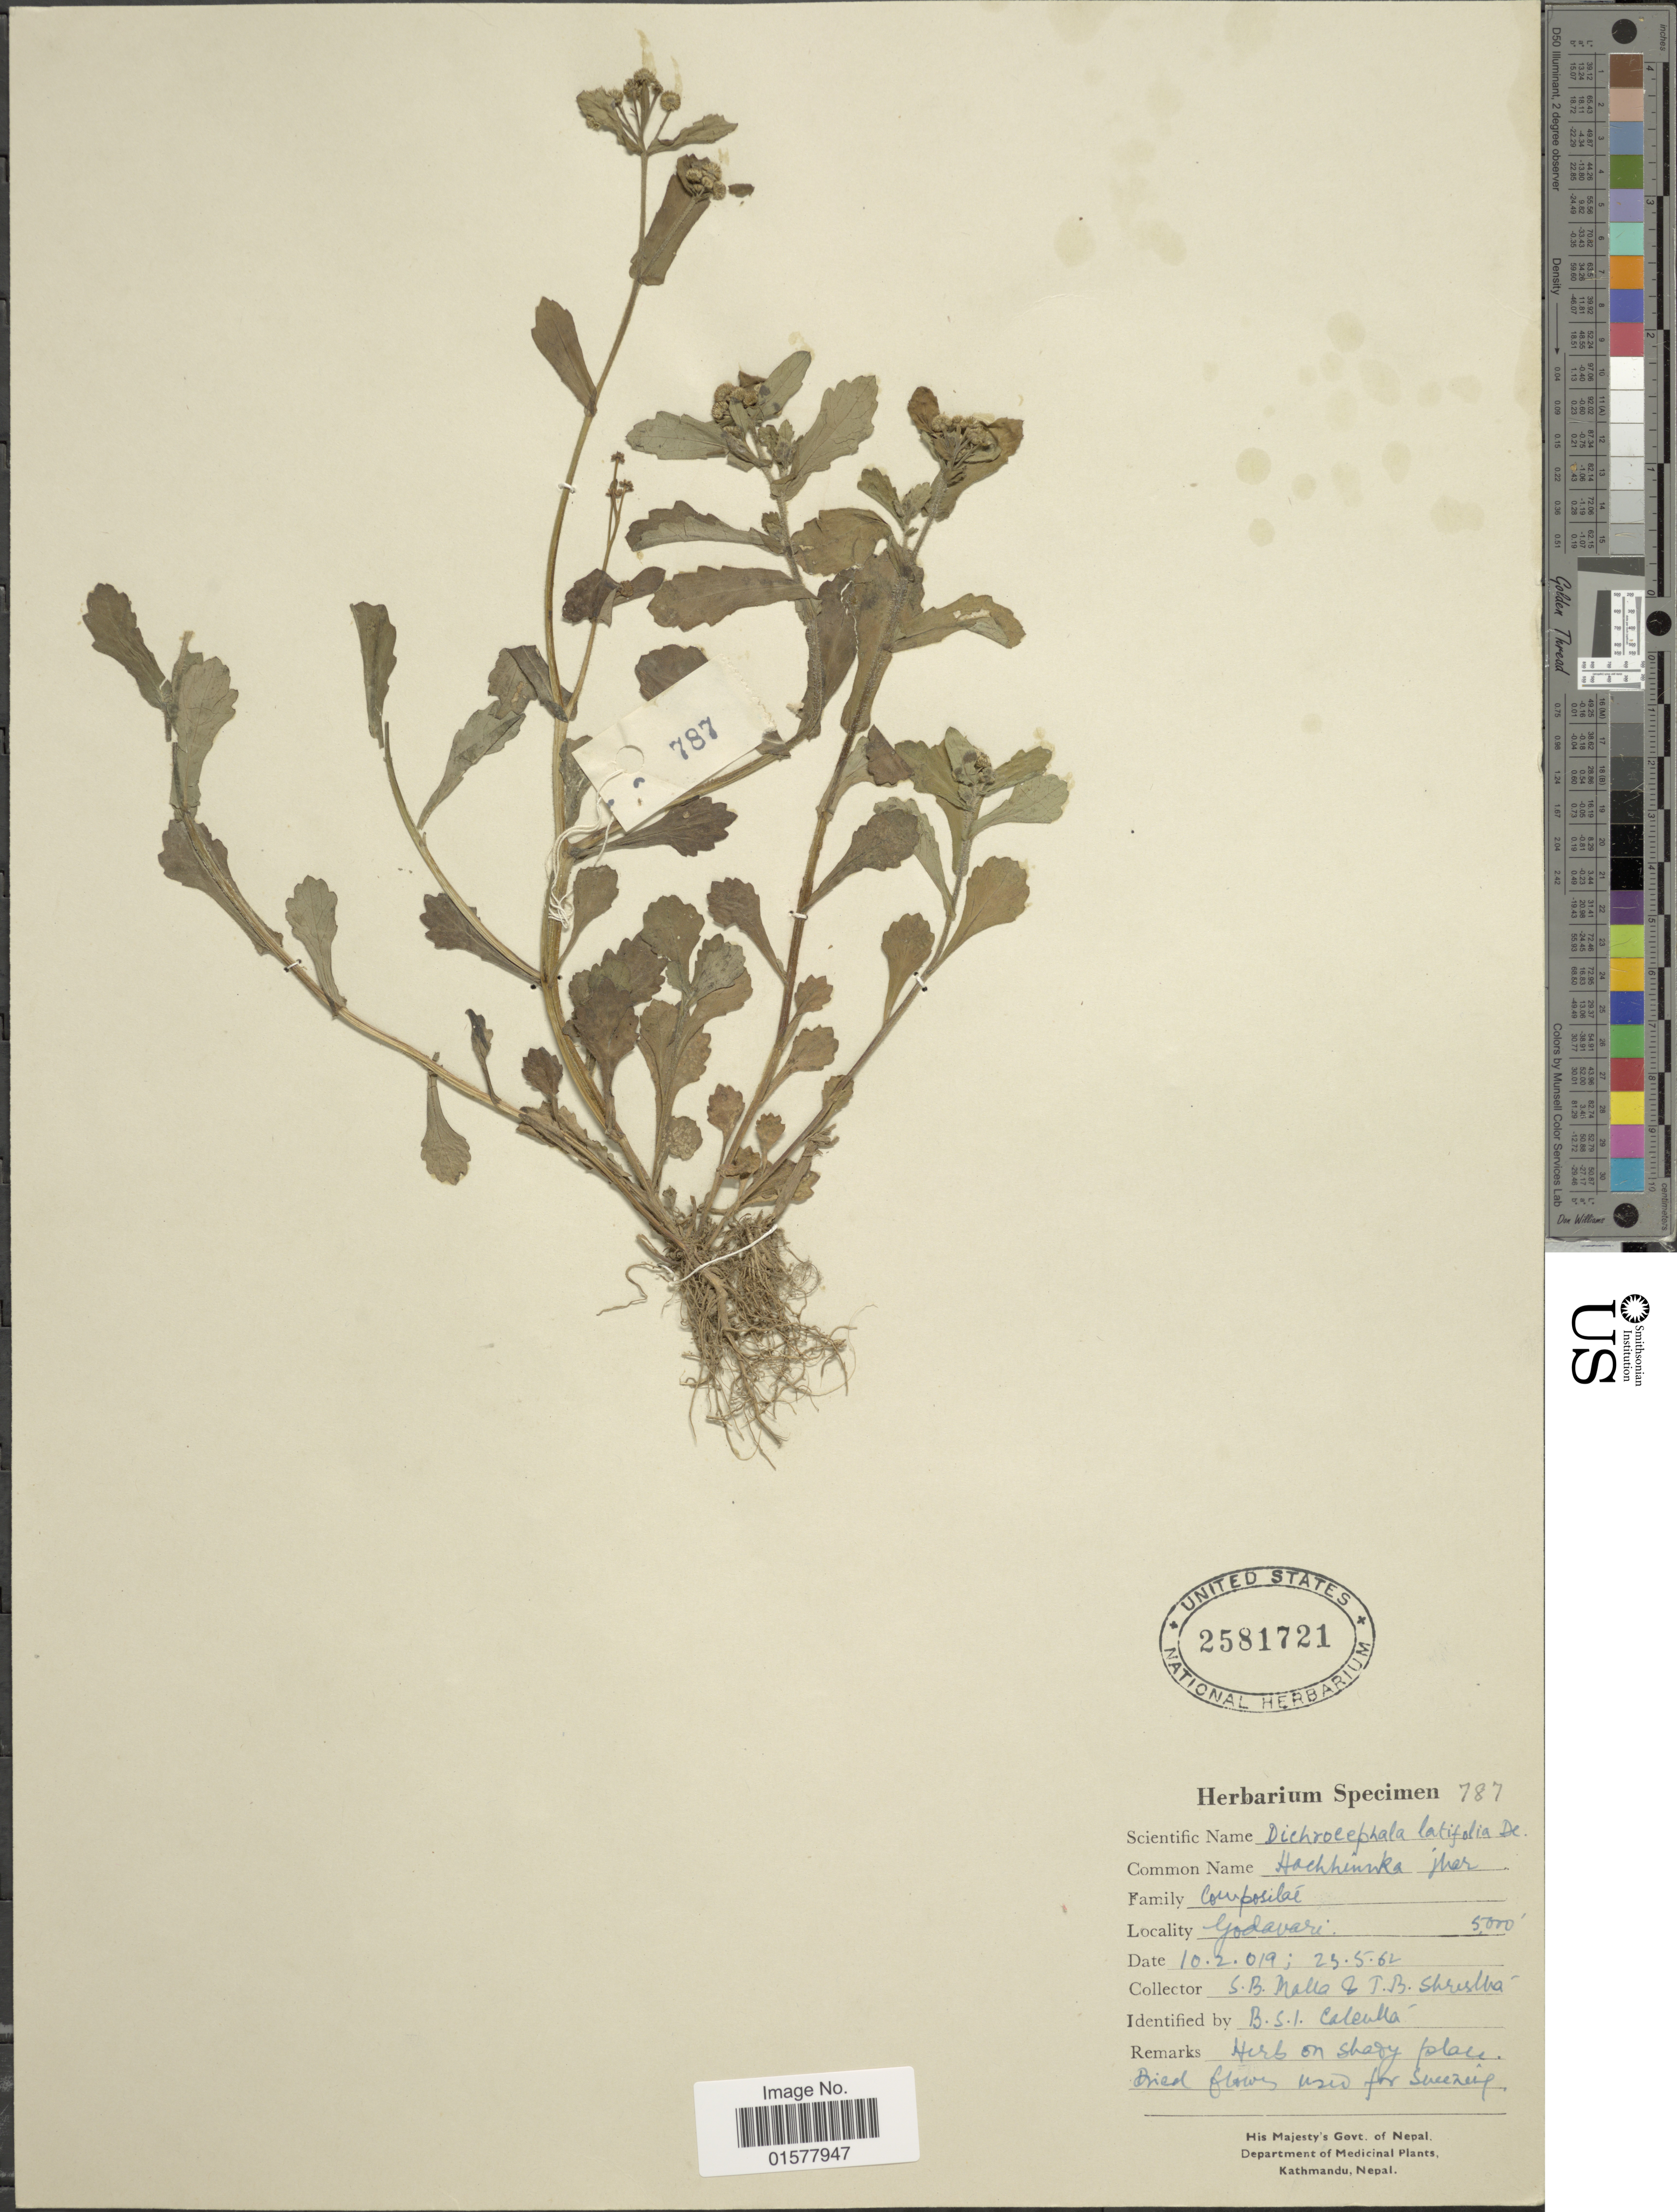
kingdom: Plantae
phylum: Tracheophyta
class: Magnoliopsida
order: Asterales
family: Asteraceae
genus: Dichrocephala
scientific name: Dichrocephala integrifolia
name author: (L. f.) Kuntze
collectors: S. Malla & T. B. Shrestha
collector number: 787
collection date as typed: Transcribed d/m/y: 23/5/62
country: Nepal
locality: Godavari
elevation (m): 1524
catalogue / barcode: US 2581721